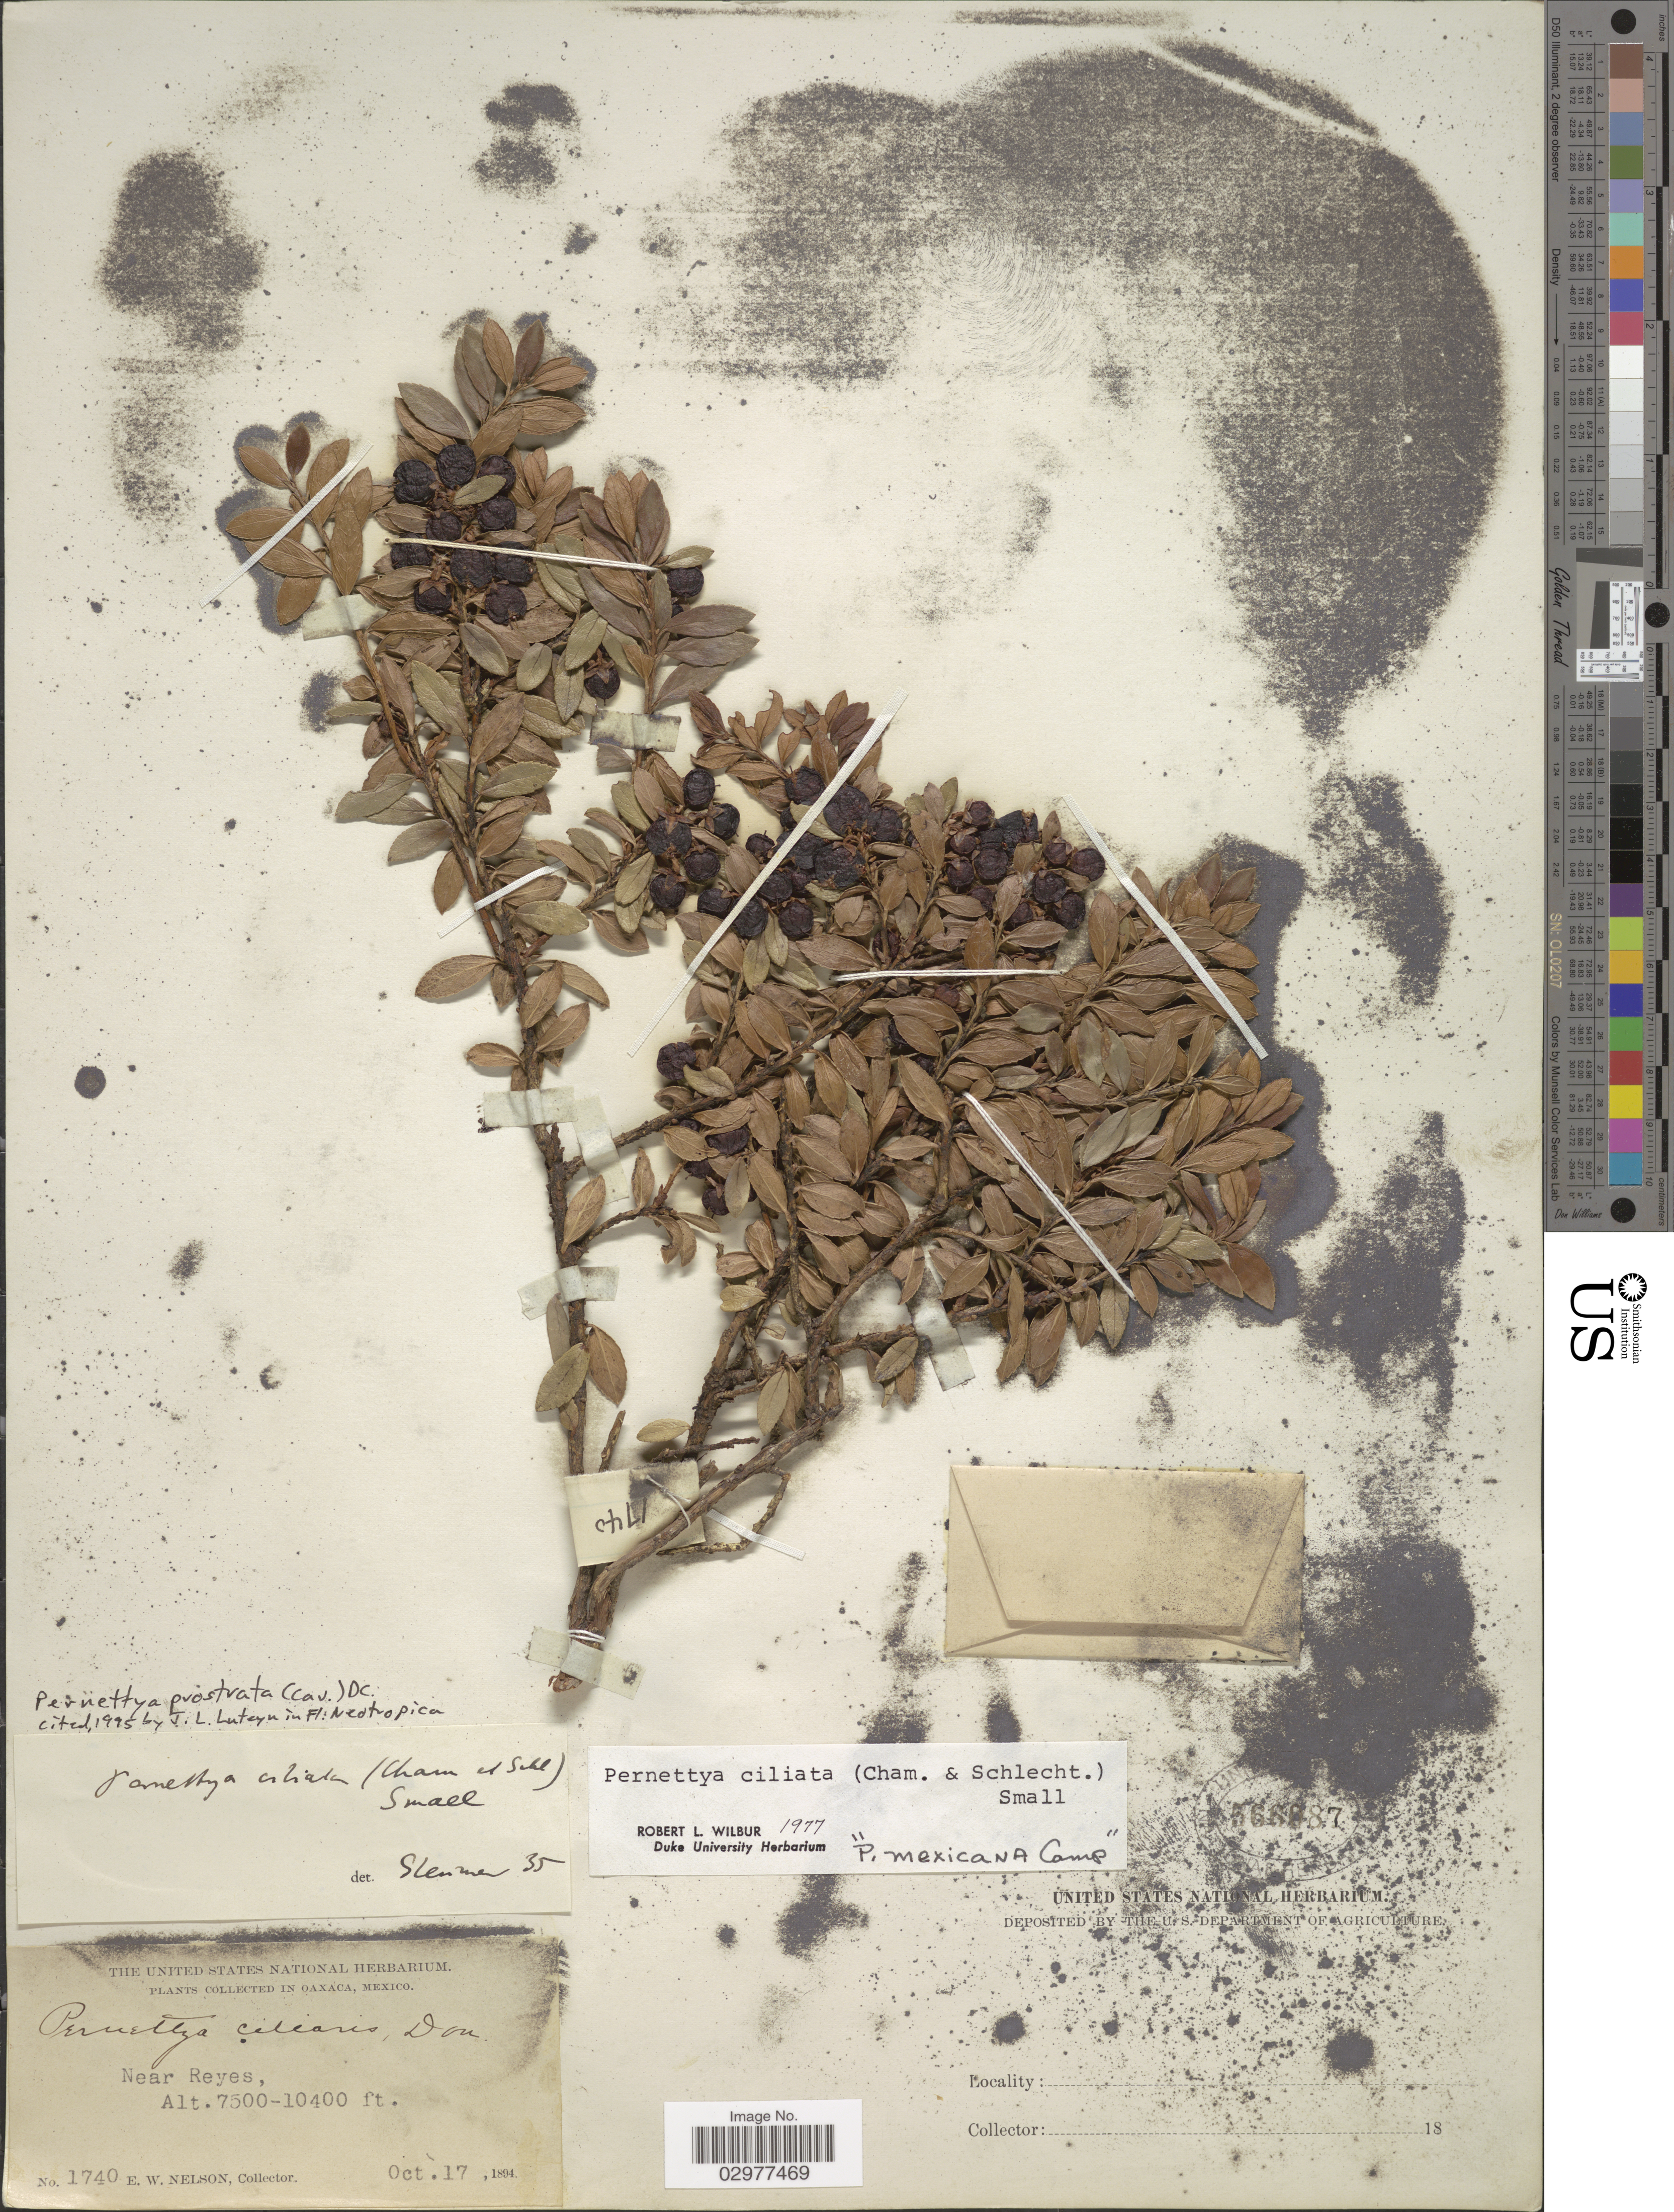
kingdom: Plantae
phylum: Tracheophyta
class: Magnoliopsida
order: Ericales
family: Ericaceae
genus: Pernettya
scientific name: Pernettya prostrata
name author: (Cav.) DC.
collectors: E. W. Nelson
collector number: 1740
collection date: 1894-10-17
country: Mexico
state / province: Oaxaca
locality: Near Reyes.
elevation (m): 2286